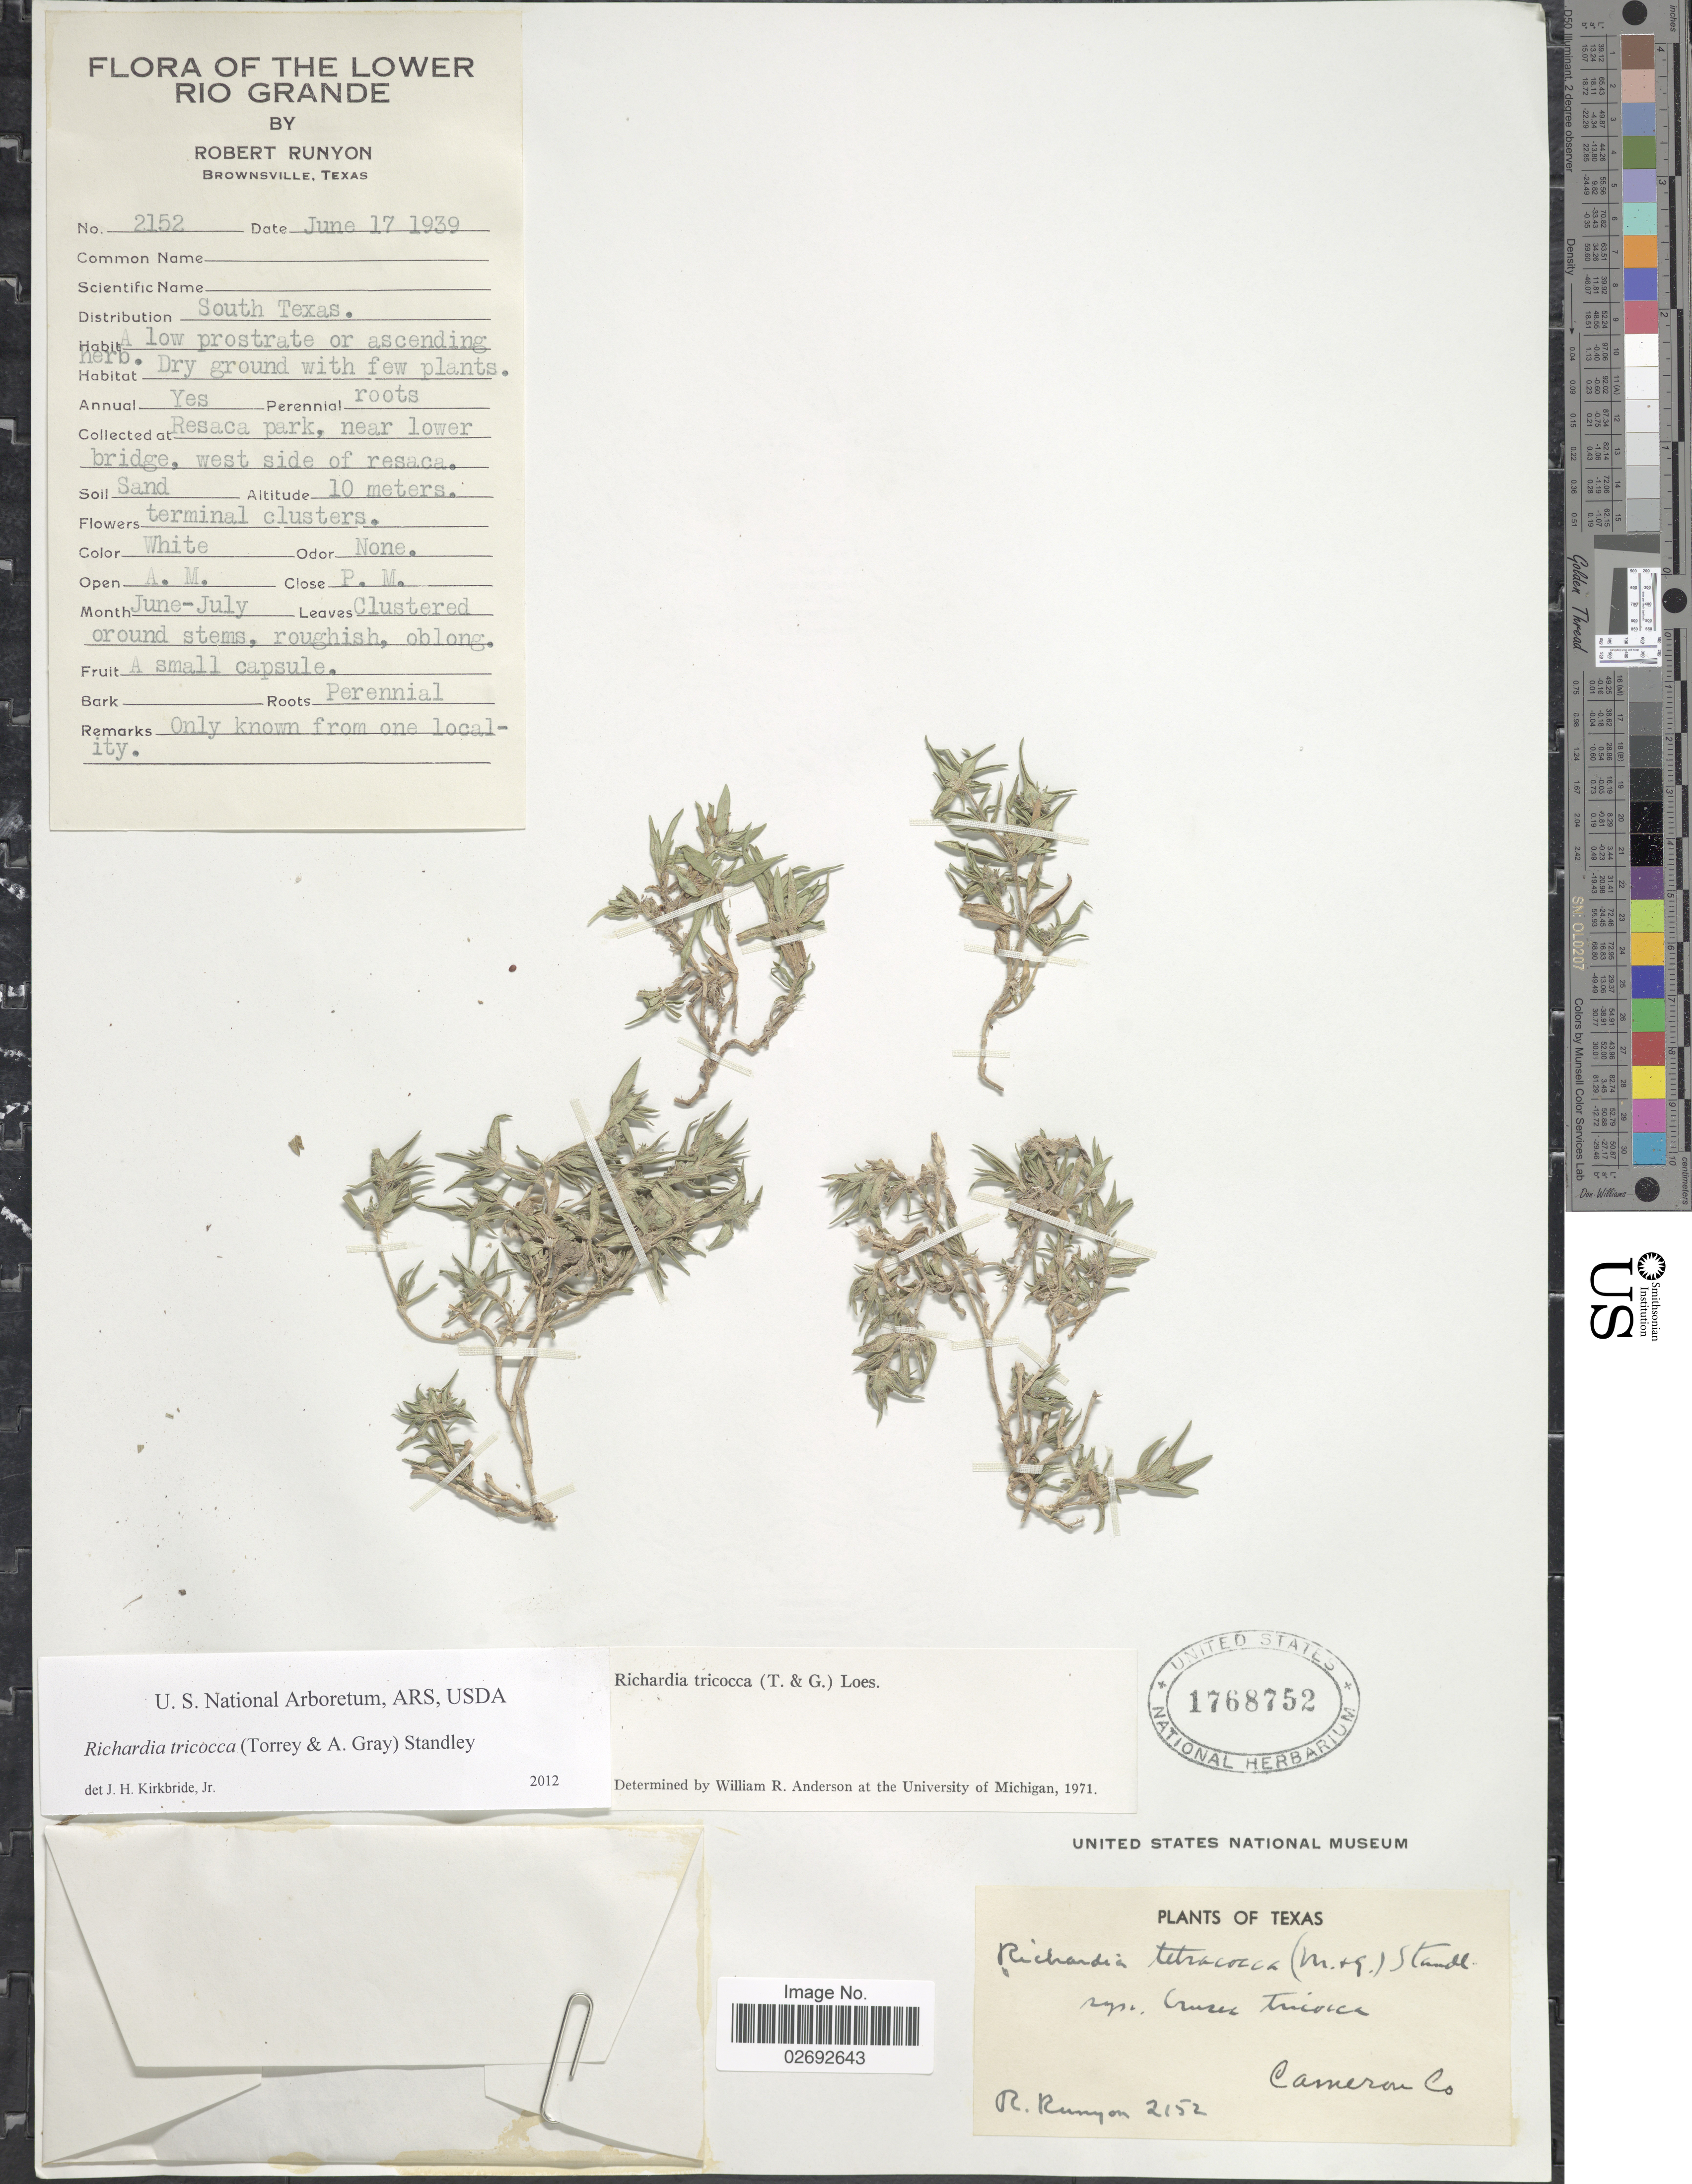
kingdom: Plantae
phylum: Tracheophyta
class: Magnoliopsida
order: Gentianales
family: Rubiaceae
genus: Richardia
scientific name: Richardia tricocca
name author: (Torr.) Standl.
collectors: R. Runyon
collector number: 2152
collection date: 1939-06-17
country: United States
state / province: Texas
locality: Cameron Co. The Lower Rio Grande, South Texas, Resaca Park, near lower bridge, west side of resaca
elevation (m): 10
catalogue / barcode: US 1768752